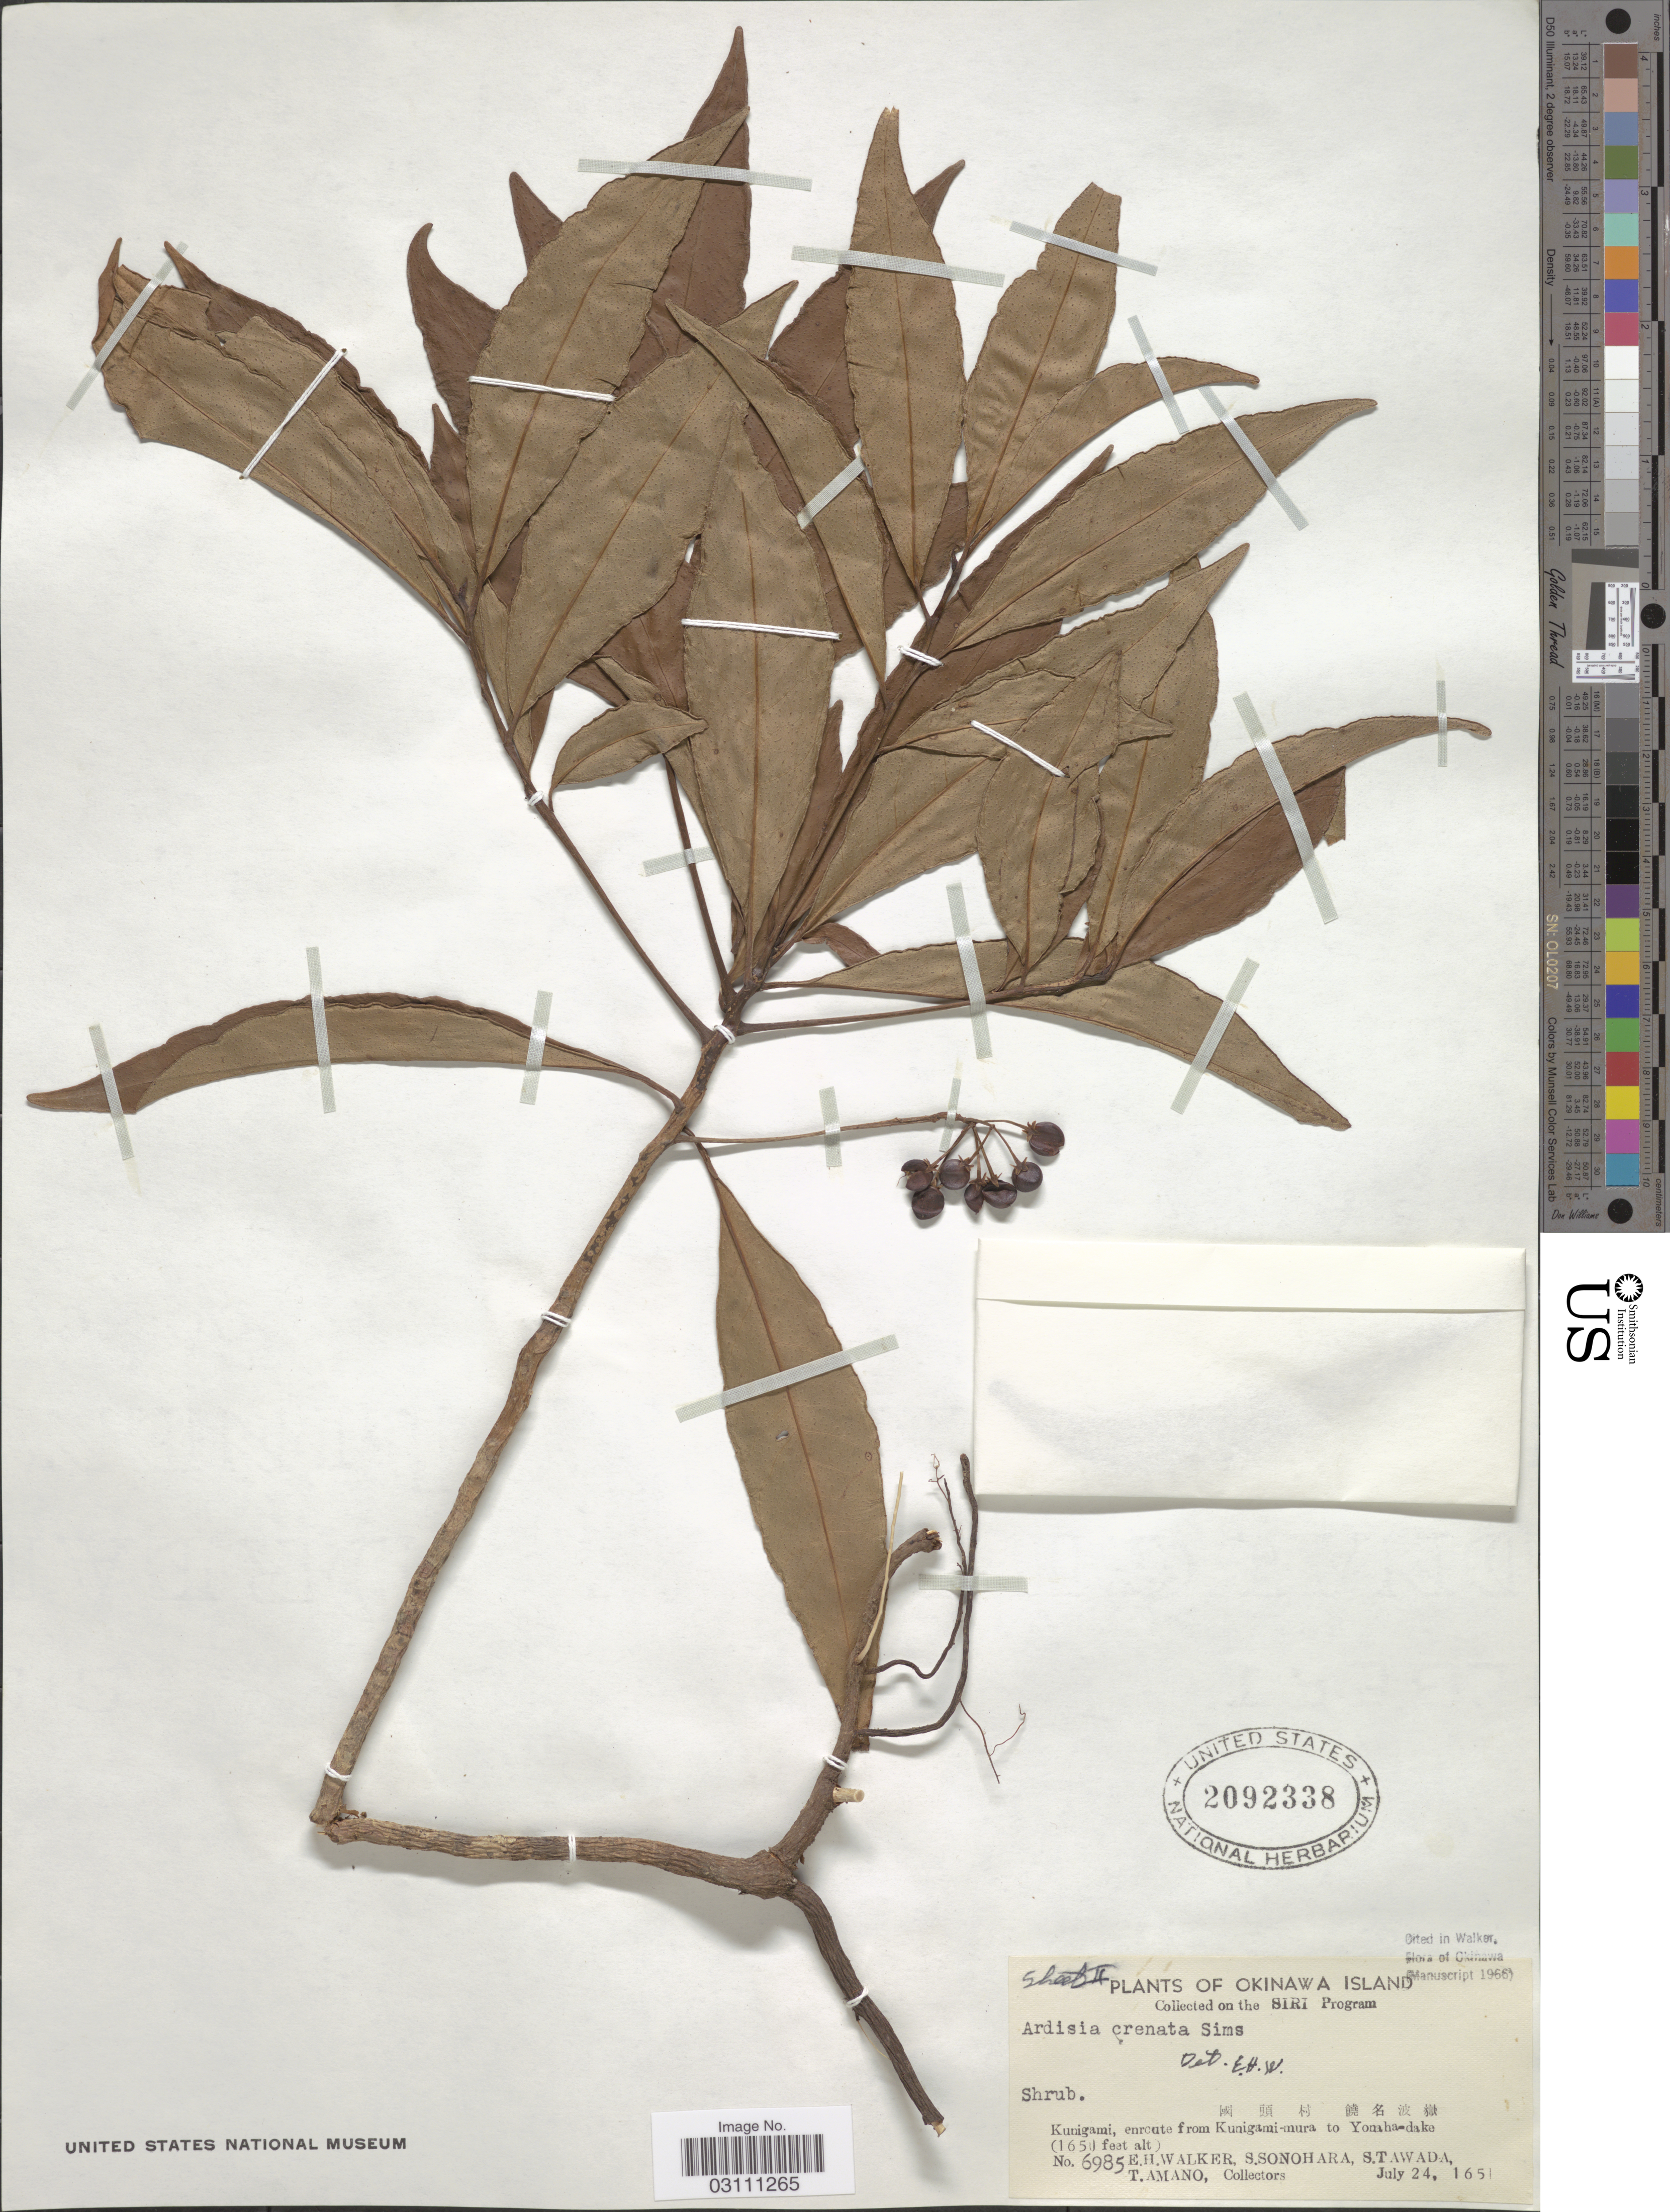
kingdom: Plantae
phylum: Tracheophyta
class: Magnoliopsida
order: Ericales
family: Primulaceae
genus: Ardisia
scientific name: Ardisia crenata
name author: Sims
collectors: E. H. Walker, S. Sonohara, S. Tawada & T. Amano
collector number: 6985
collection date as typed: Transcribed d/m/y: 24/7/1651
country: Japan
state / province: Okinawa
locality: Kunigami, enroute from Kunigami-mura to Yonaha-dake.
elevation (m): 503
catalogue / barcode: US 2092338